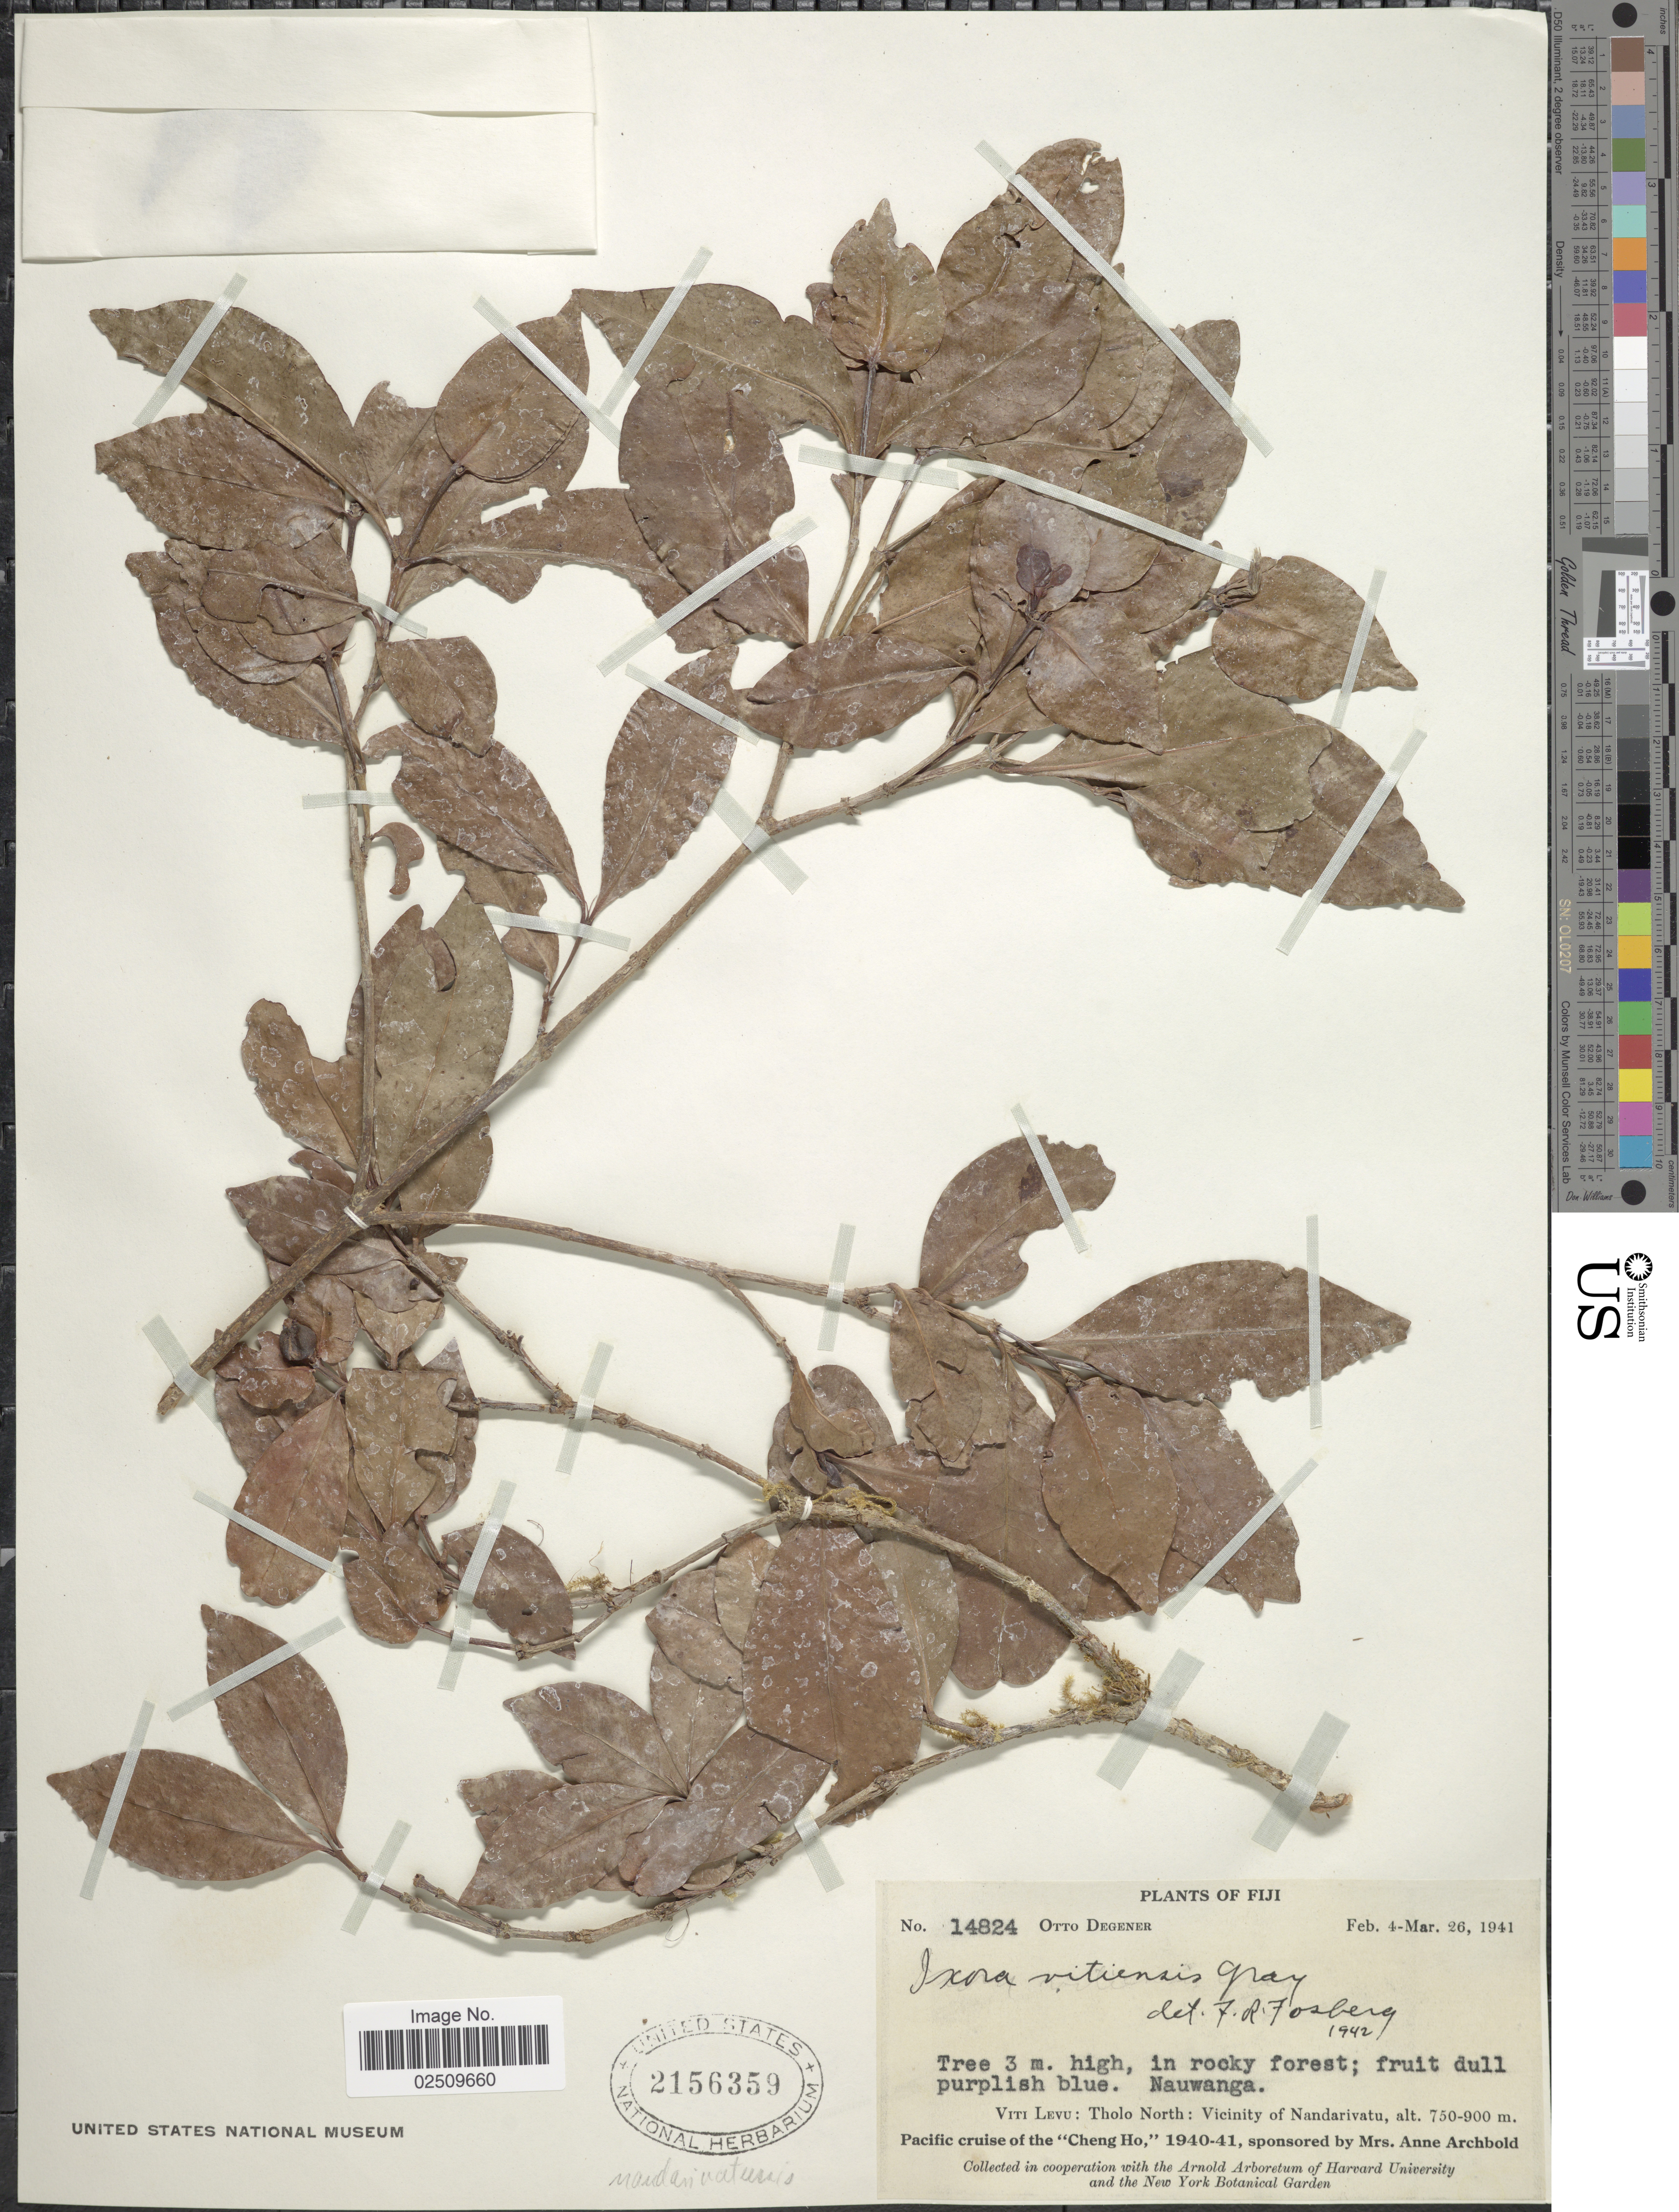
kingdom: Plantae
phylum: Tracheophyta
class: Magnoliopsida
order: Gentianales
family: Rubiaceae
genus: Ixora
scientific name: Ixora nandarivatensis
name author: Gillespie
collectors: O. Degener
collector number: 14824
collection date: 1941-02-04/1941-03-26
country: Fiji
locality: In rocky forest; Nauwanga, Viti Levu: Tholo North: Vicinity of Nandarivatu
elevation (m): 750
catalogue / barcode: US 2156359